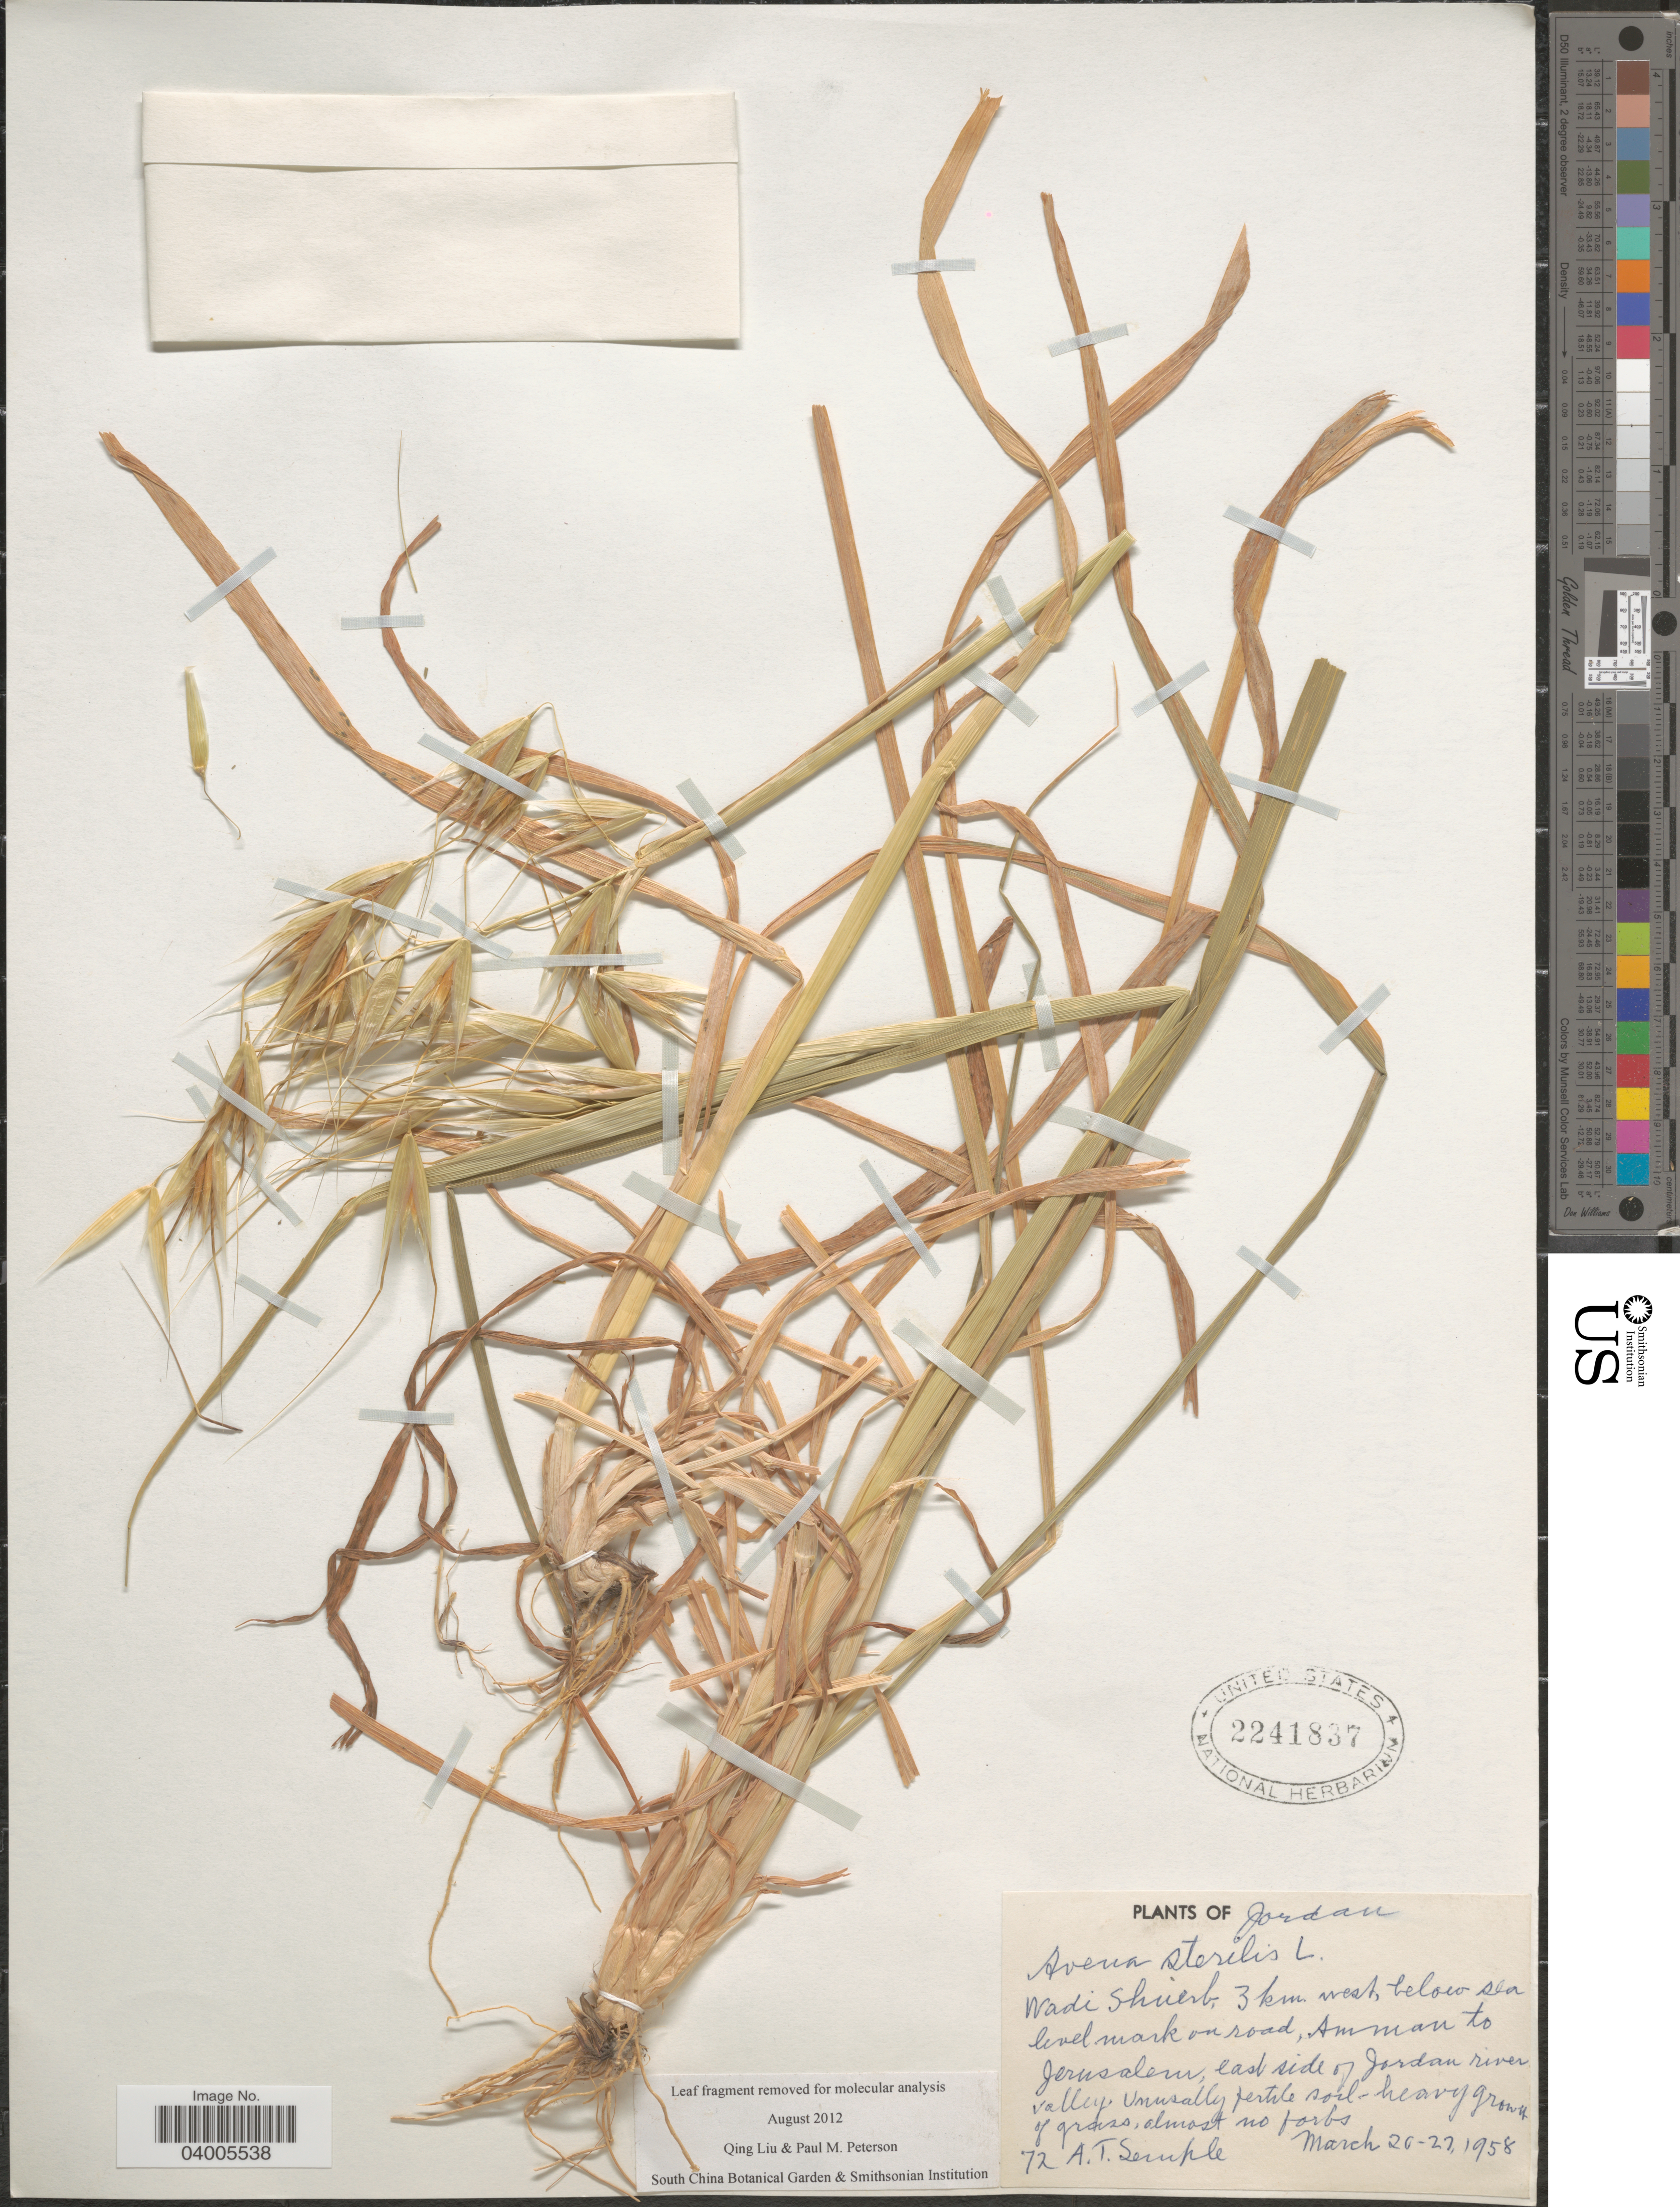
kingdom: Plantae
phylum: Tracheophyta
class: Liliopsida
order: Poales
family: Poaceae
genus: Avena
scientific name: Avena sterilis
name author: L.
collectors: A. Semple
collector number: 72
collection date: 1958-03-20/1958-03-27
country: Jordan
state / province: Amman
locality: Wadi Shuerb, 3 km. west, below sea lever mark on road, Amman to Jerusalem, east side of Jordan river valley.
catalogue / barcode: US 2241837